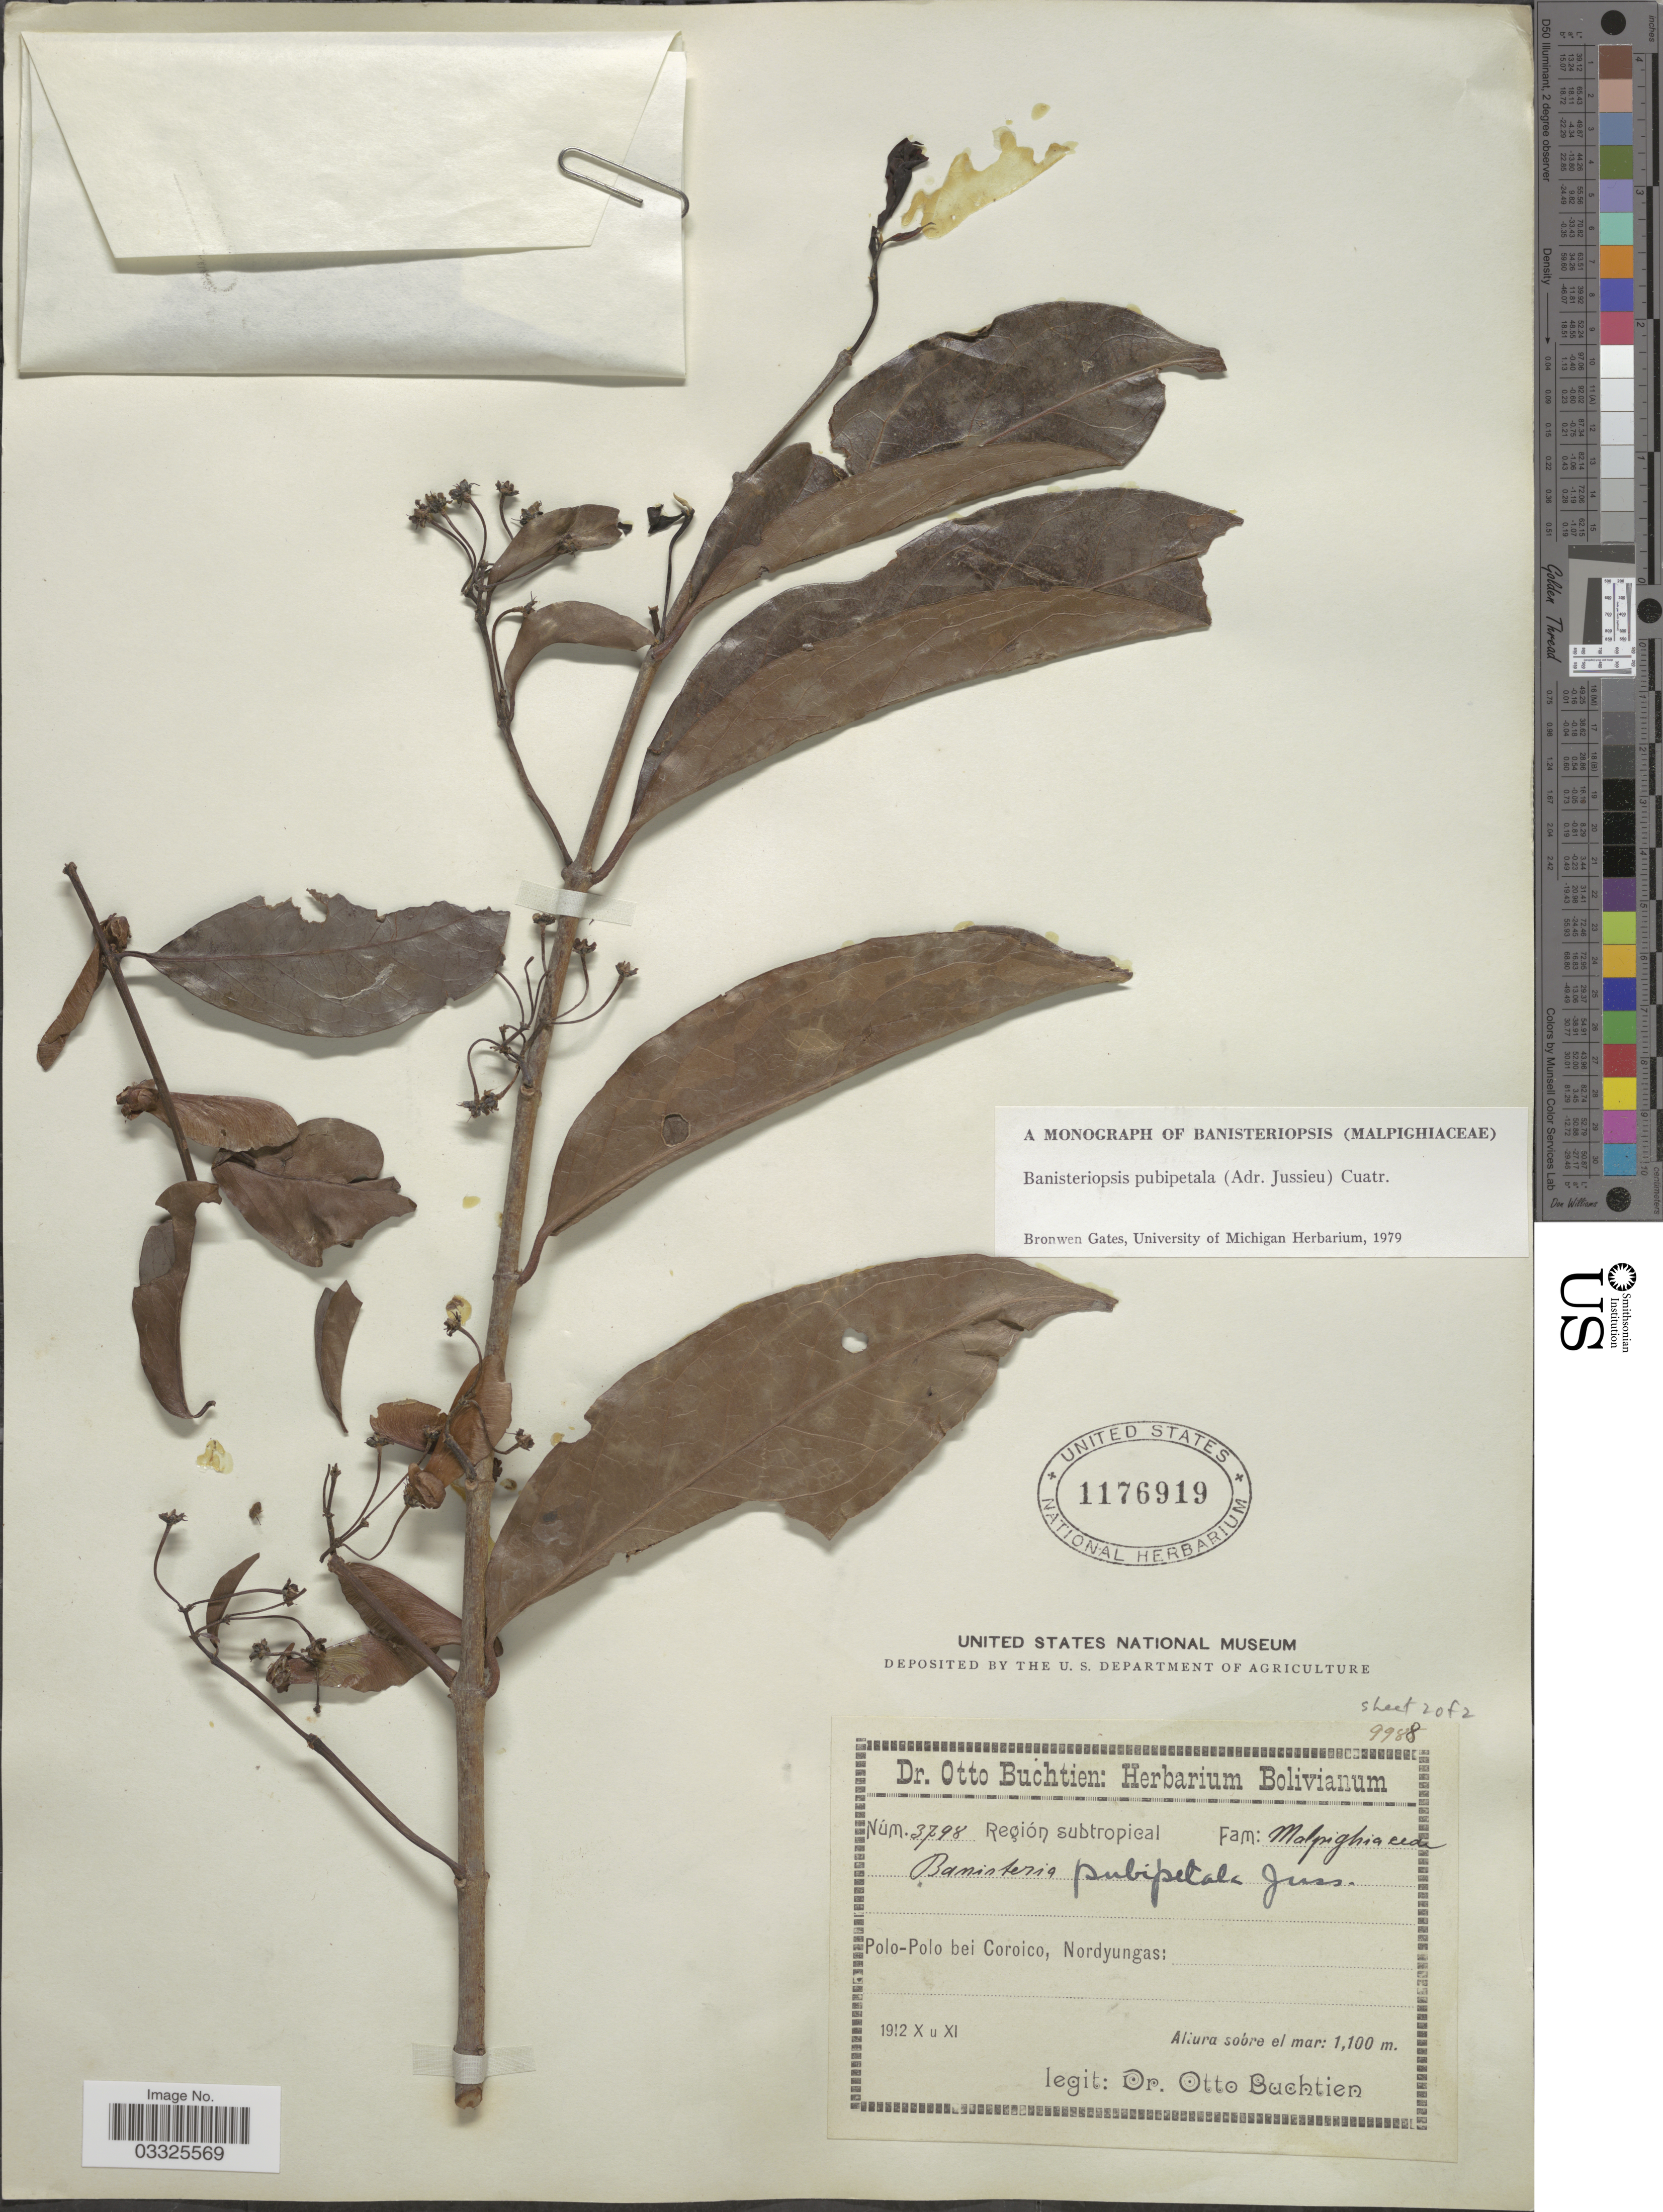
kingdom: Plantae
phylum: Tracheophyta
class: Magnoliopsida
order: Malpighiales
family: Malpighiaceae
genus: Banisteriopsis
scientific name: Banisteriopsis pubipetala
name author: (A. Juss.) Cuatrec.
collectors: O. Buchtien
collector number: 3798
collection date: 1912-10/1912-11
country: Bolivia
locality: Polo-Polo bei Coroico, Nordyungas.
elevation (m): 1100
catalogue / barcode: US 1176919